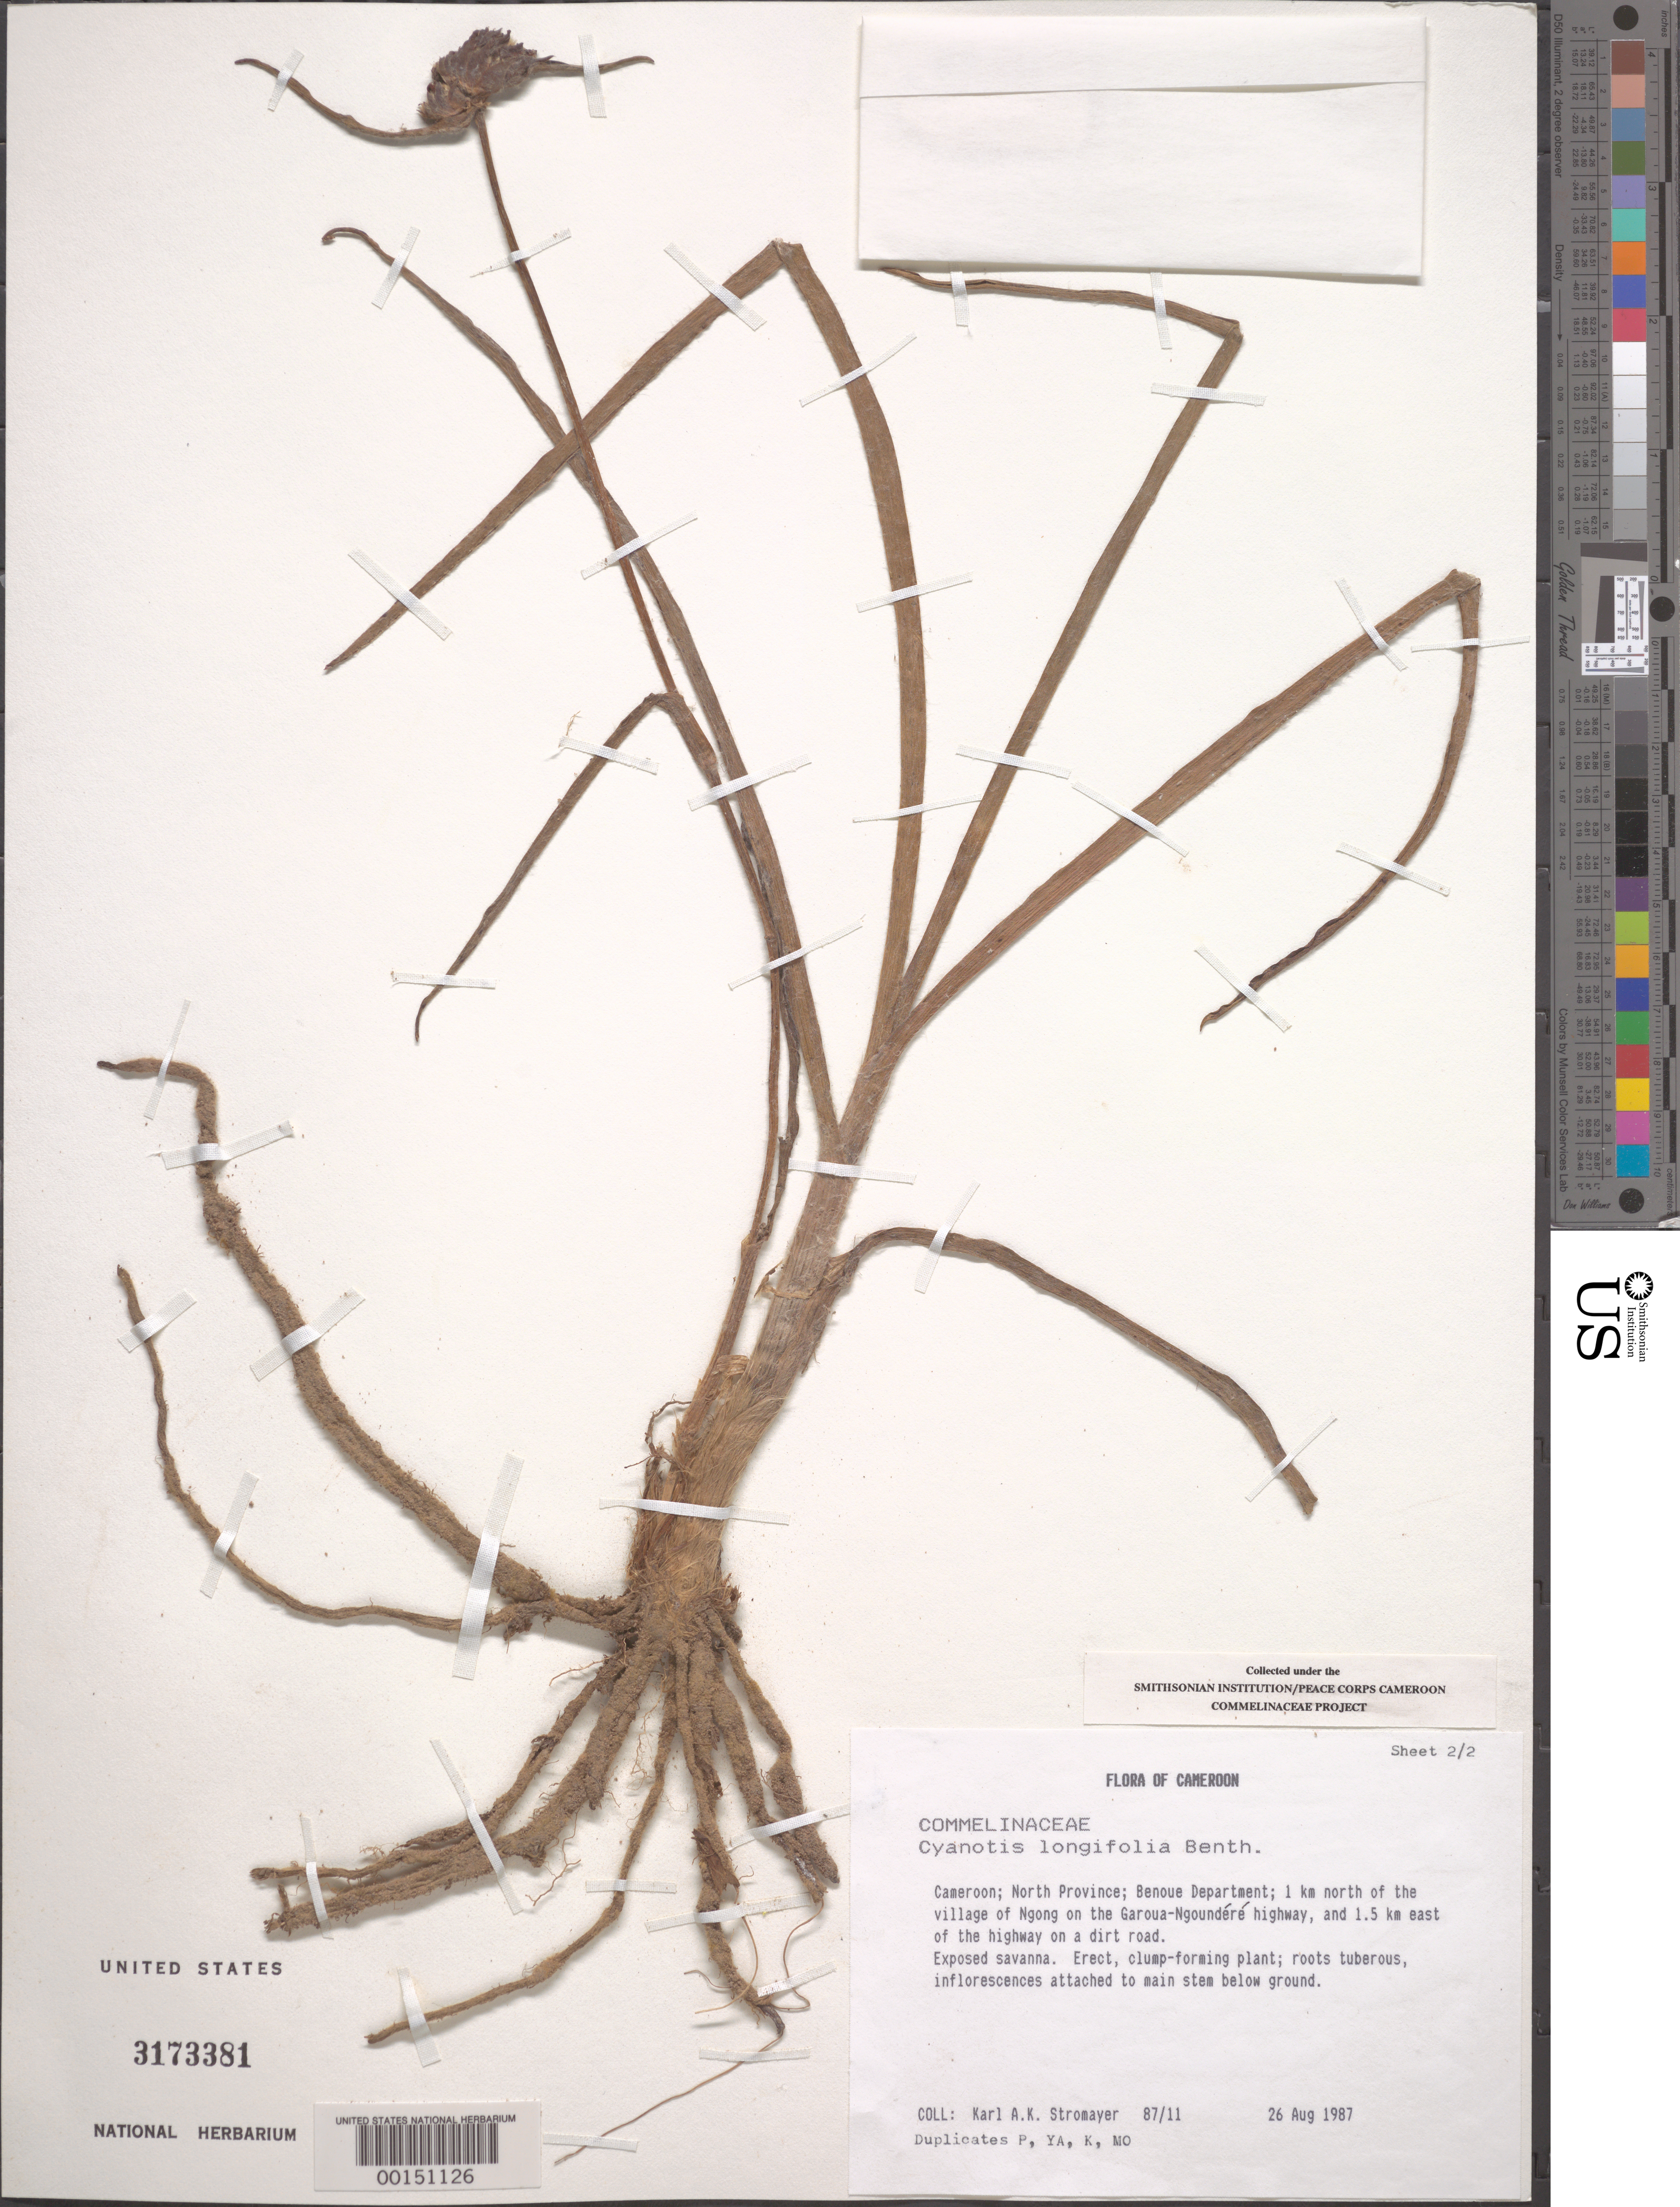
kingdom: Plantae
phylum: Tracheophyta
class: Liliopsida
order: Commelinales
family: Commelinaceae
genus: Cyanotis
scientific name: Cyanotis longifolia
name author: Benth.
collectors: K. A. Stromayer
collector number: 87/11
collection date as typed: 26 Aug 1987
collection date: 1987-08-26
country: Cameroon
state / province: Nord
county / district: Bénoué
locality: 1 km n of village on ngong on garoua-ngoundere highway, 1.5 km e of highway on dirt road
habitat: Exposed savanna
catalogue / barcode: US 3173381